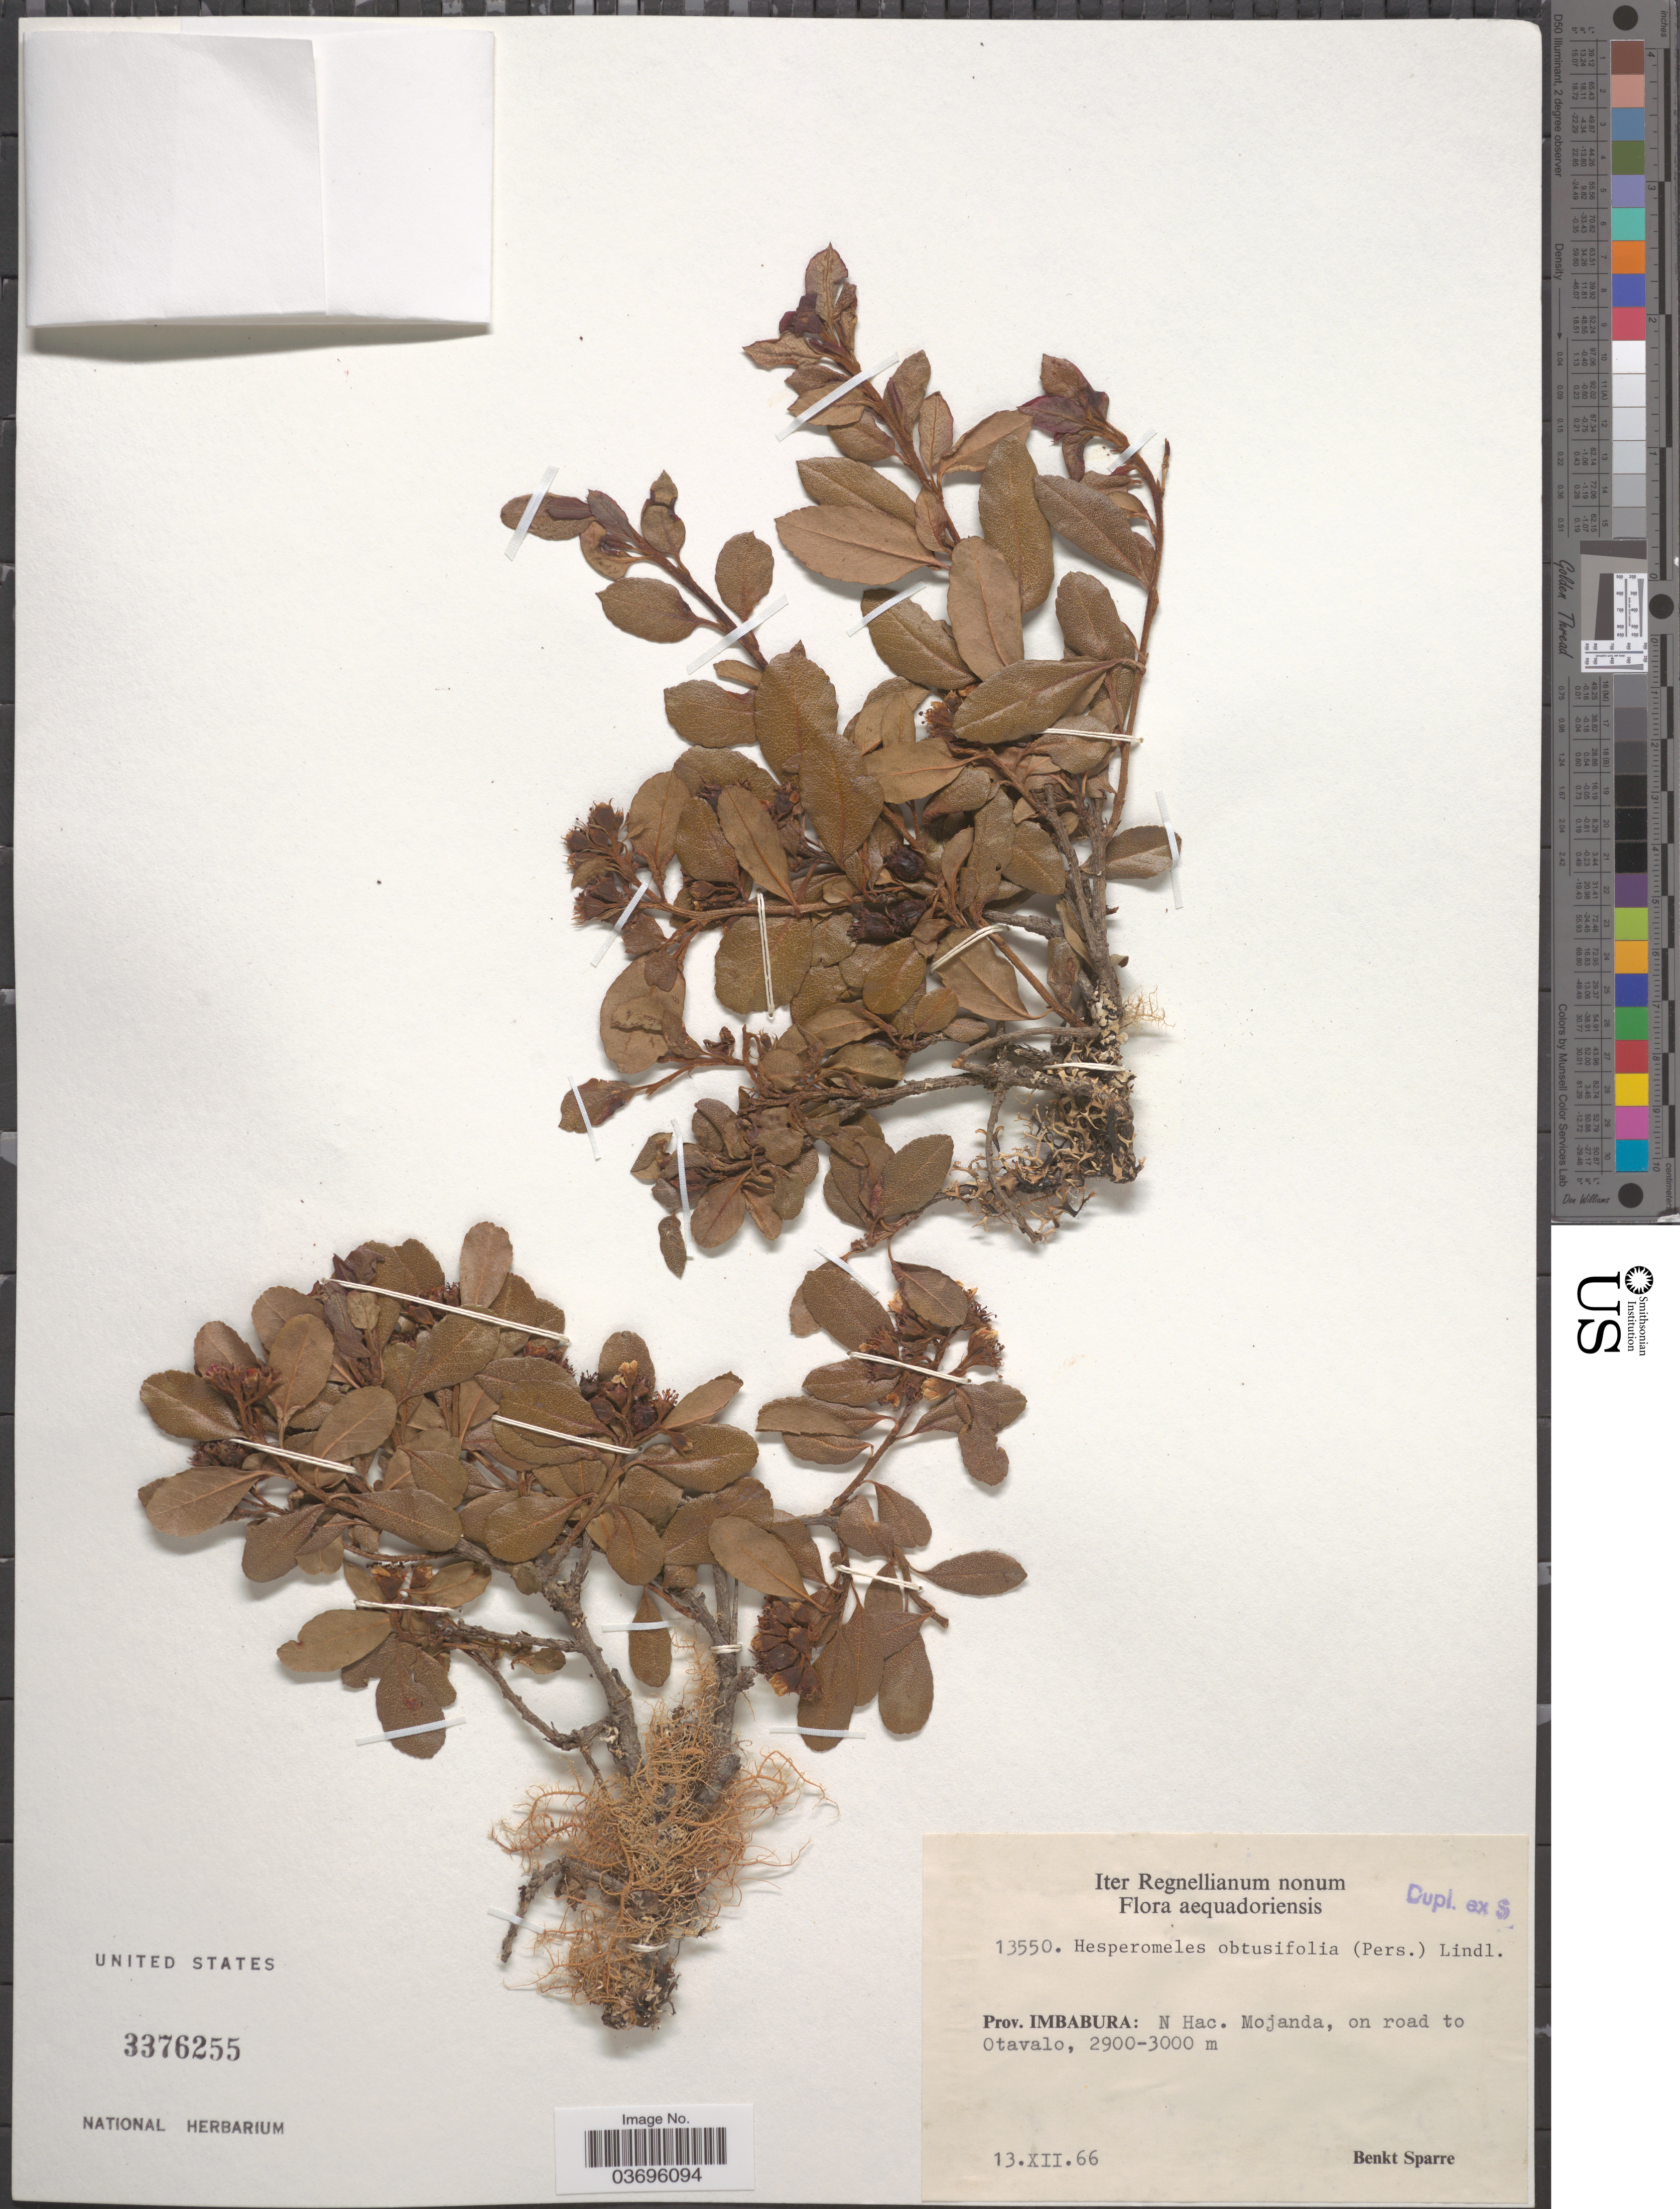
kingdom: Plantae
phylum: Tracheophyta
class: Magnoliopsida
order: Rosales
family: Rosaceae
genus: Hesperomeles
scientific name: Hesperomeles obtusifolia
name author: (Pers.) Lindl.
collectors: B. Sparre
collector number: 13550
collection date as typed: Transcribed d/m/y: 13/12/66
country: Ecuador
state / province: Imbabura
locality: N Hac. Mojanda, on road to Otavalo.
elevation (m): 2900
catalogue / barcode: US 3376255